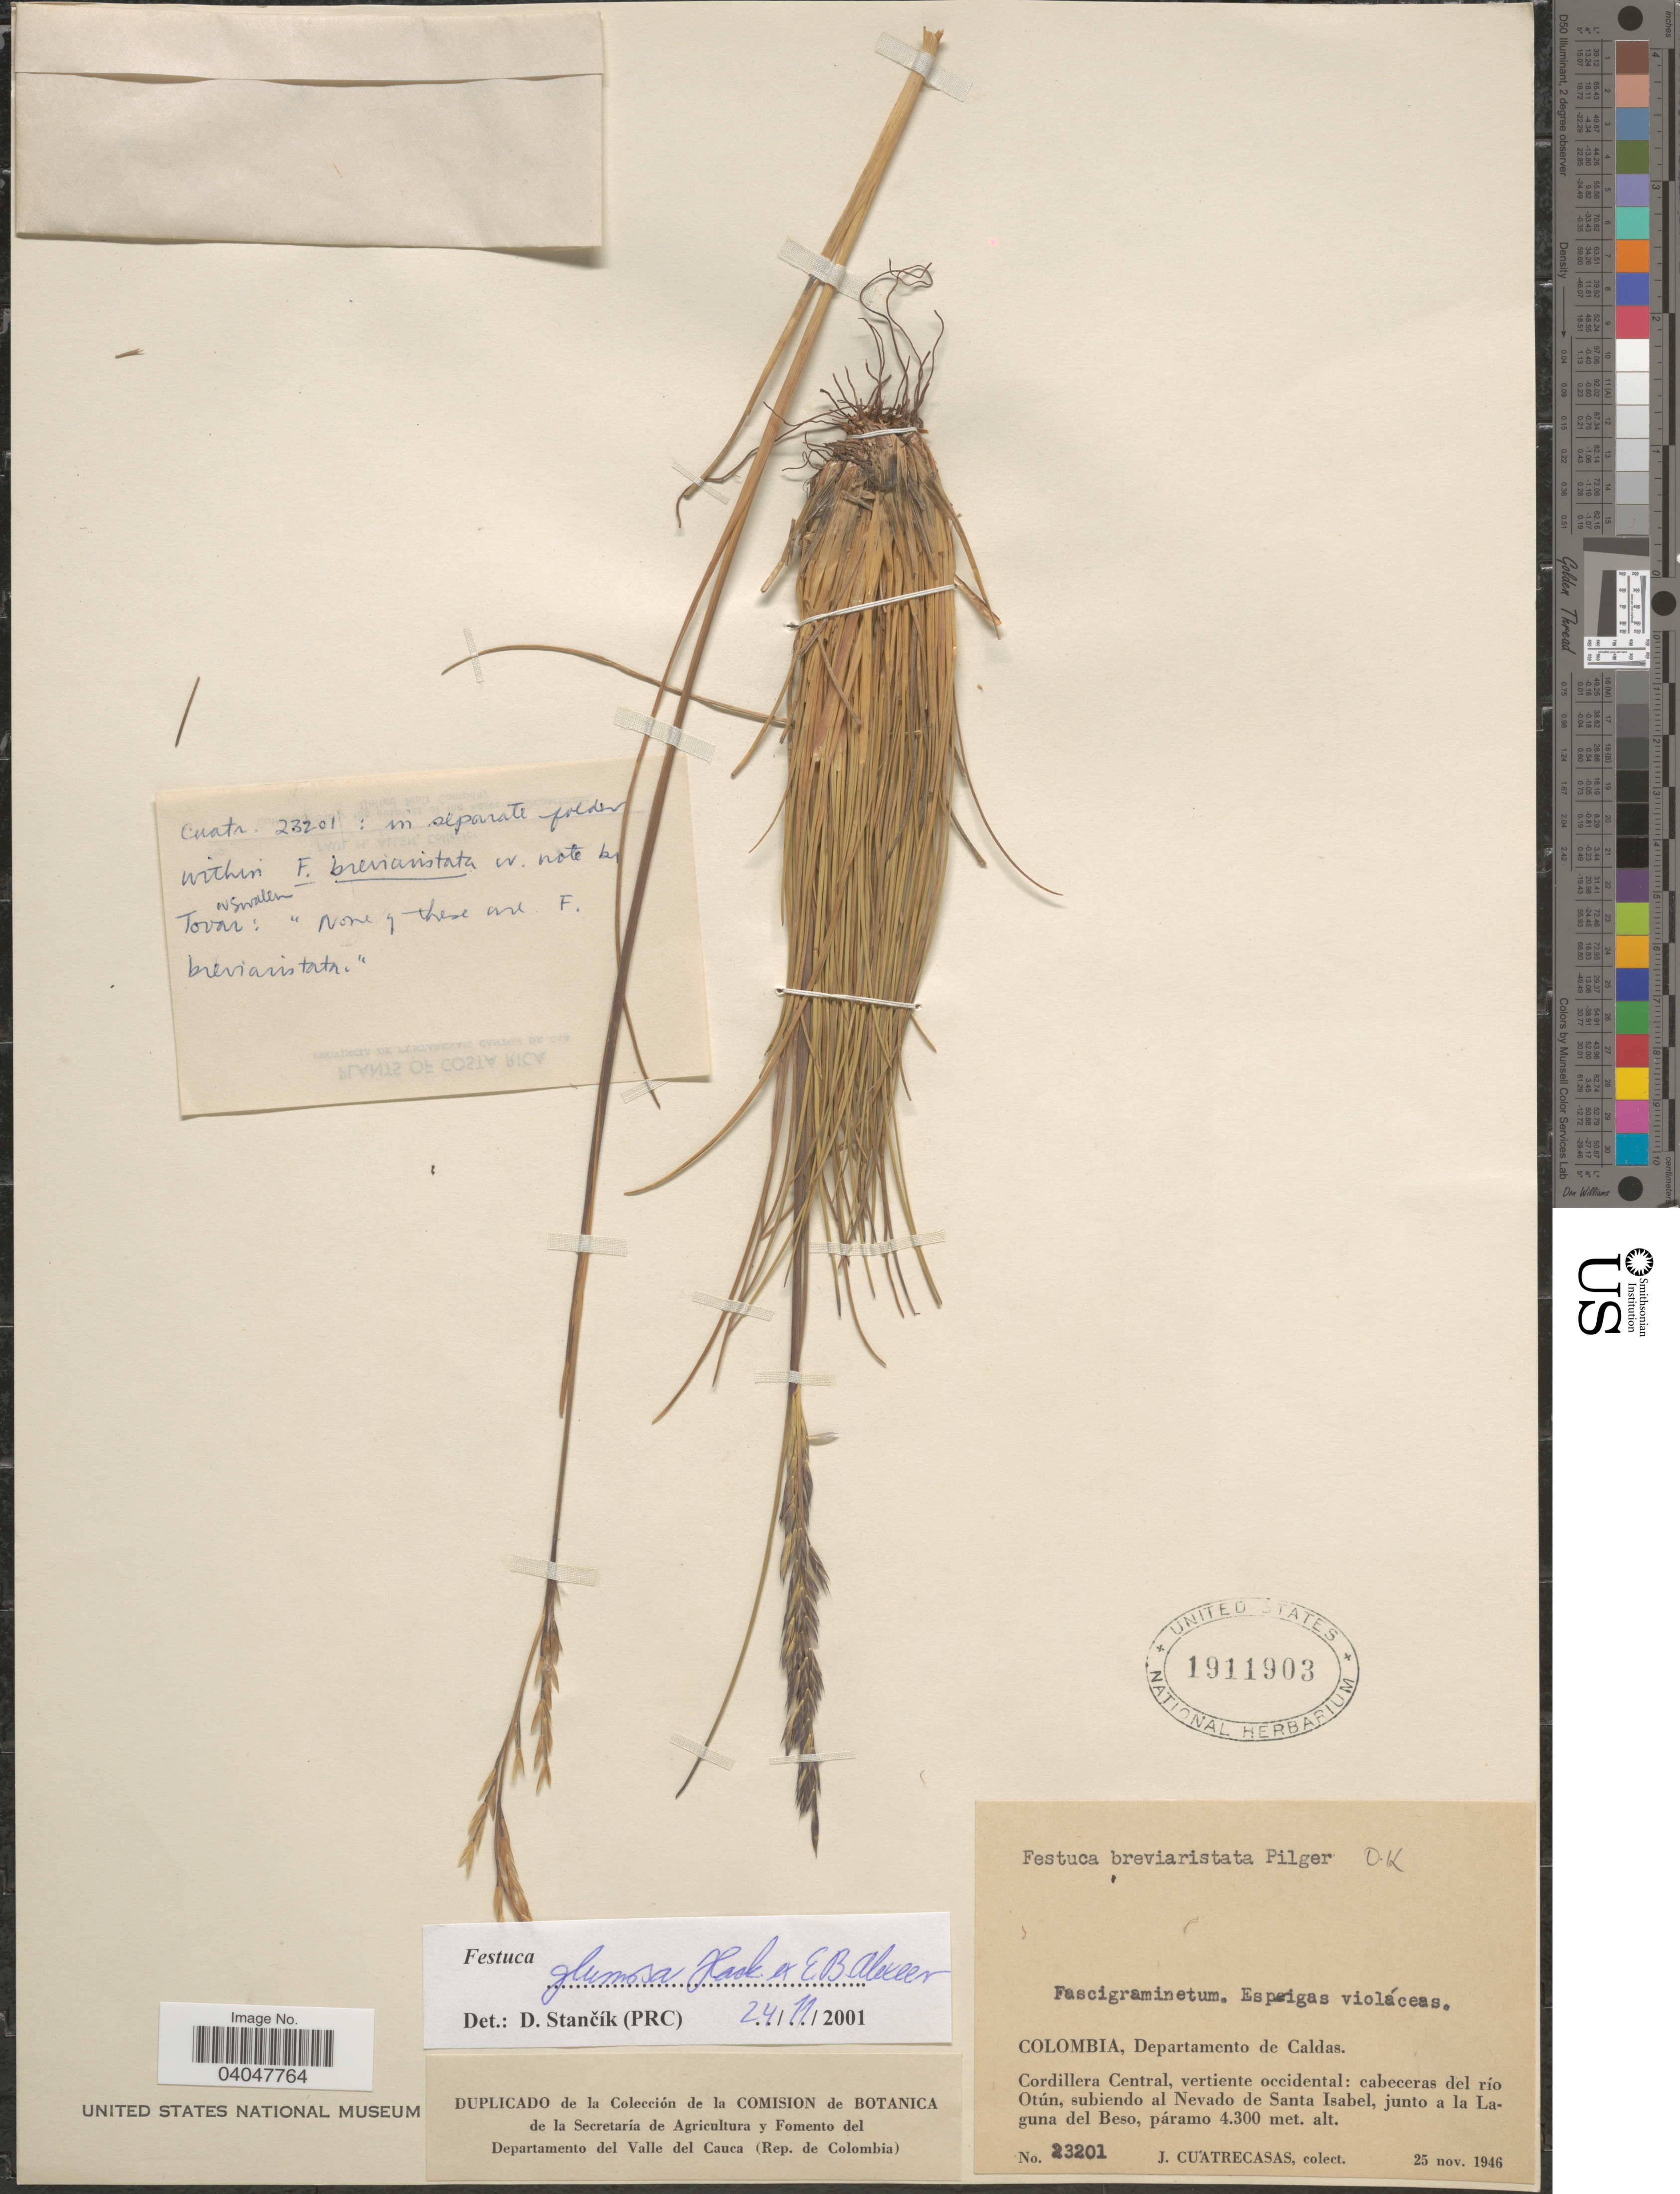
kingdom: Plantae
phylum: Tracheophyta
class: Liliopsida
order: Poales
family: Poaceae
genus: Festuca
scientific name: Festuca glumosa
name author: Hack. ex E.B. Alexeev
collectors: J. Cuatrecasas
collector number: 23201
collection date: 1946-11-25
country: Colombia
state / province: Caldas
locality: Departamento de Caldas. Cordillera Central, vertiente occidental: cabeceras del río Otún, subiendo al Nevado de Santa Isabel, junto a la Laguna del Beso, páramo.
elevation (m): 4300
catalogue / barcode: US 1911903